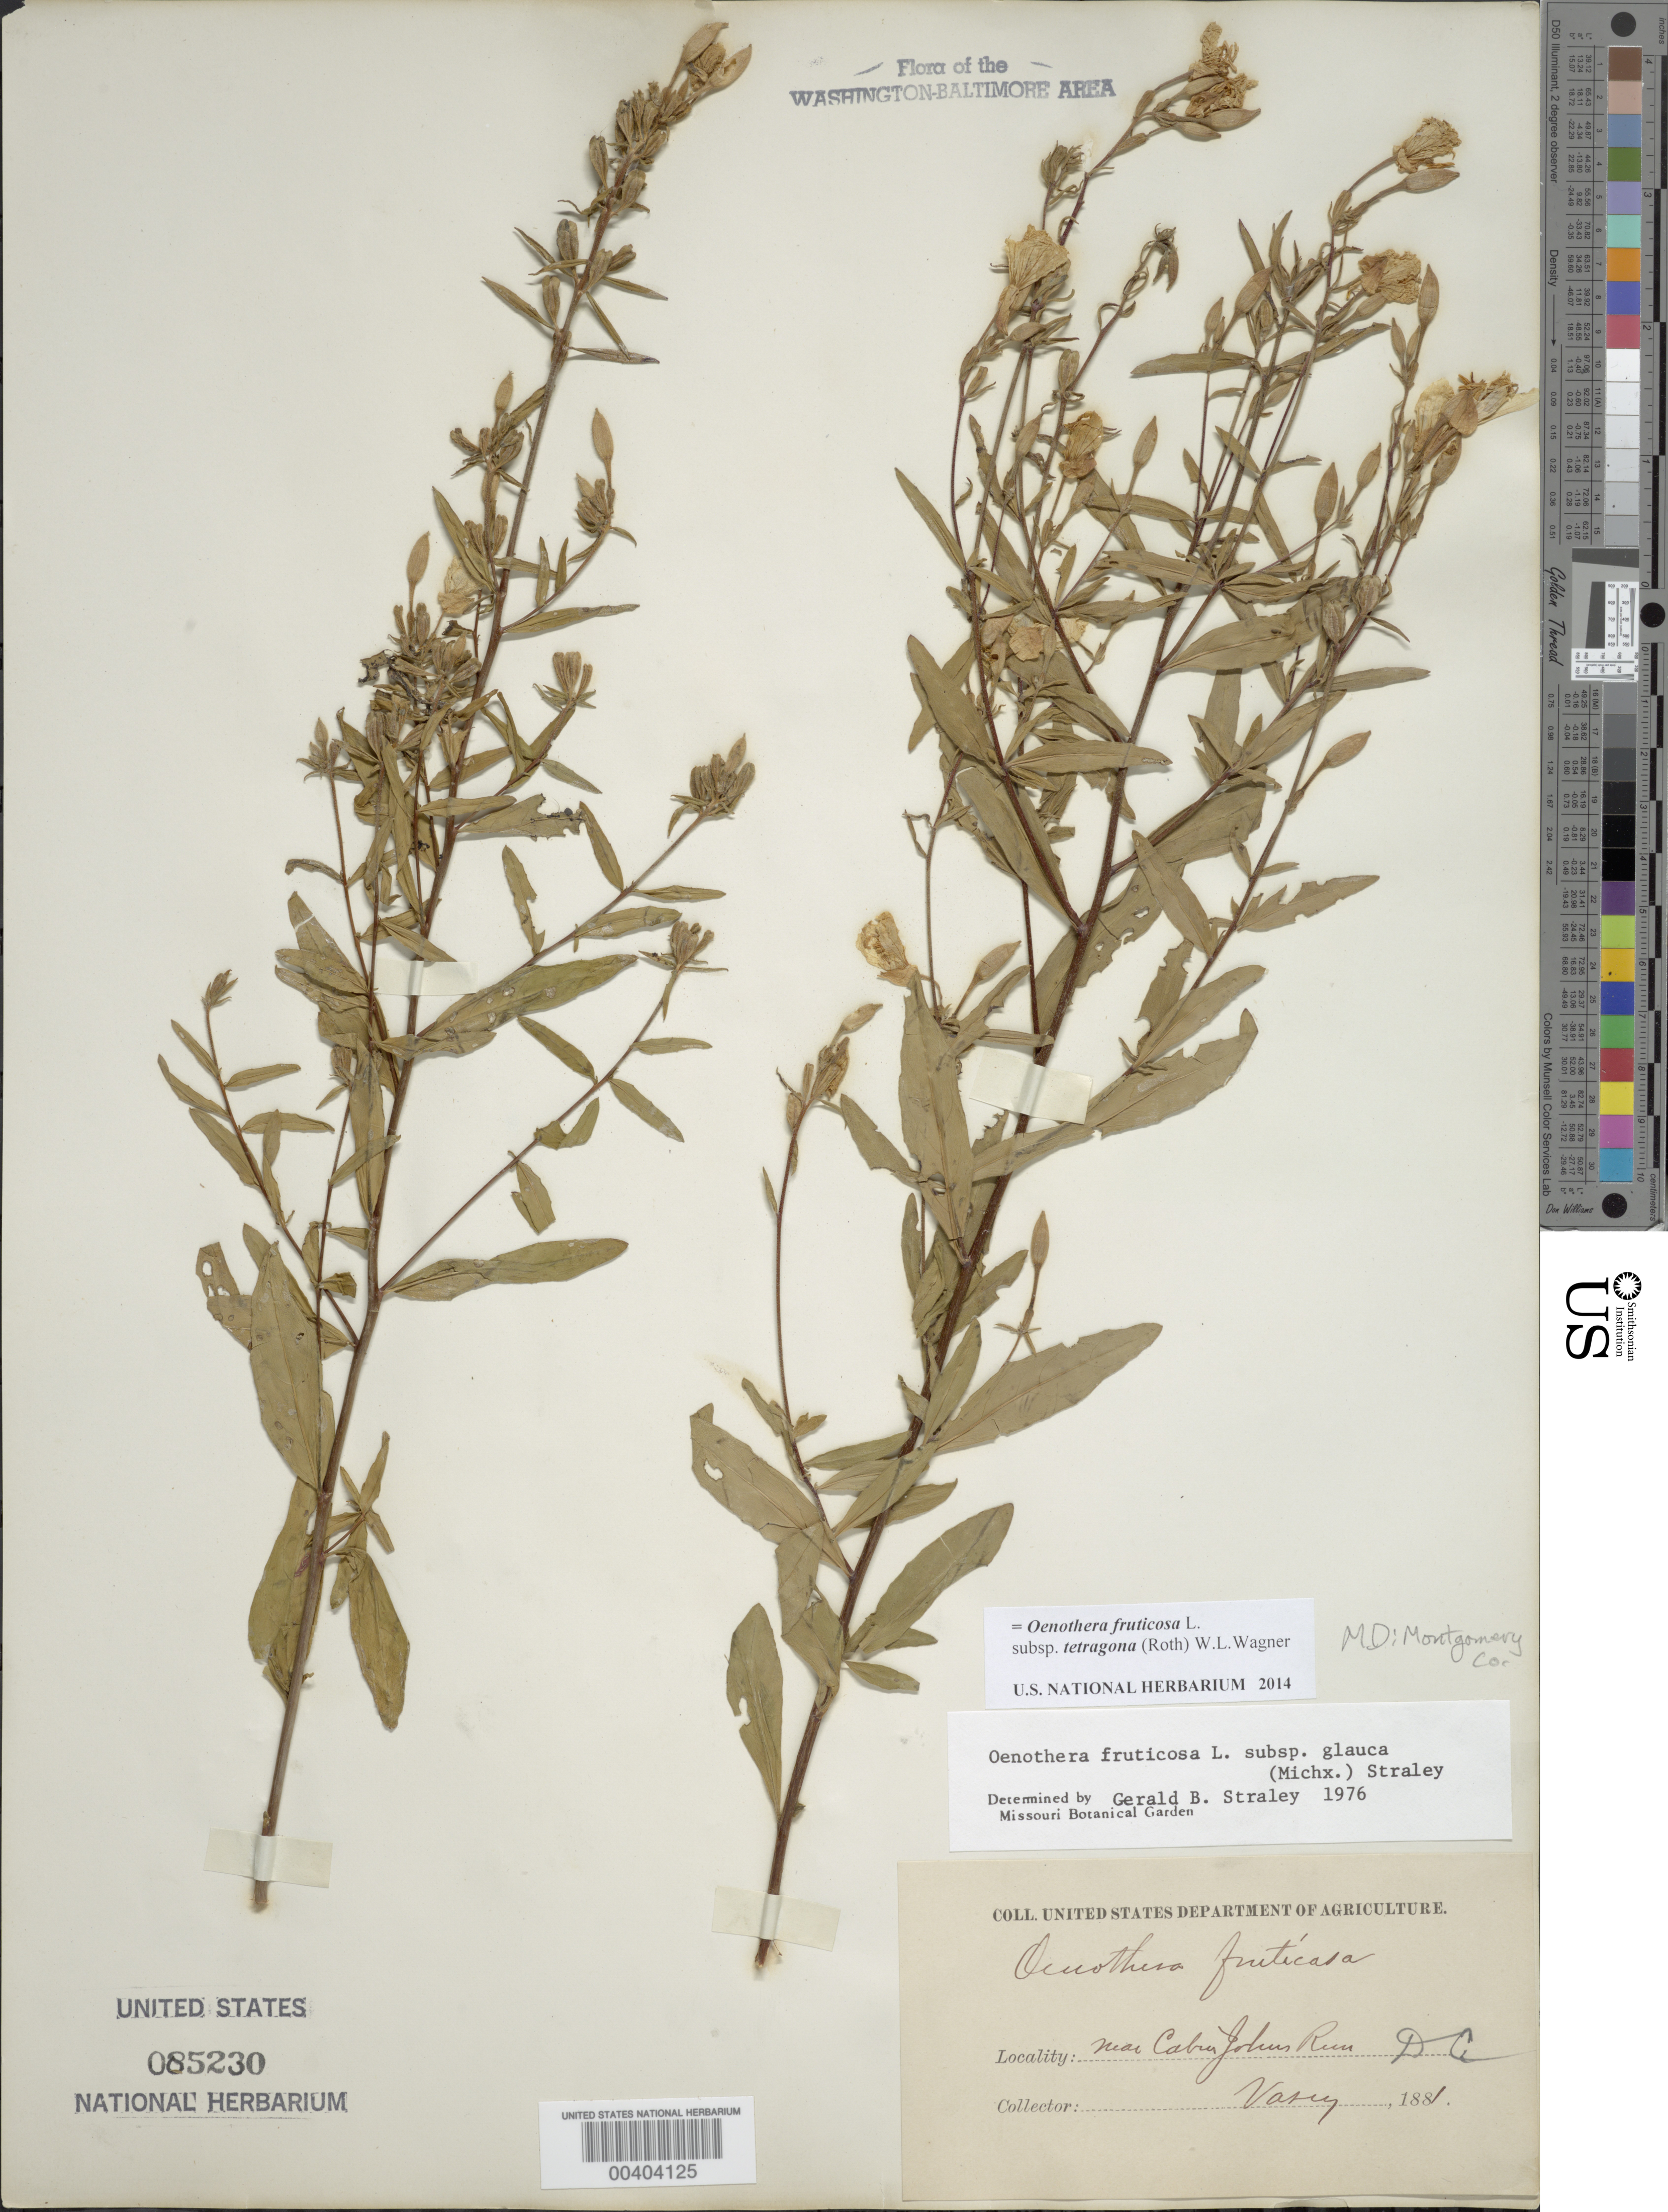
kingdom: Plantae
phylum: Tracheophyta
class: Magnoliopsida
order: Myrtales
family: Onagraceae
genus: Oenothera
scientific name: Oenothera fruticosa subsp. tetragona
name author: (Roth) W.L. Wagner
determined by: Wagner, W. L., (BOT), Smithsonian Institution - National Museum of Natural History (UNITED STATES)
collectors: G. Vasey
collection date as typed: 1881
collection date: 1881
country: United States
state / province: Maryland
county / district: Montgomery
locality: Cabin Johns Run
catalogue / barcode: US 85230